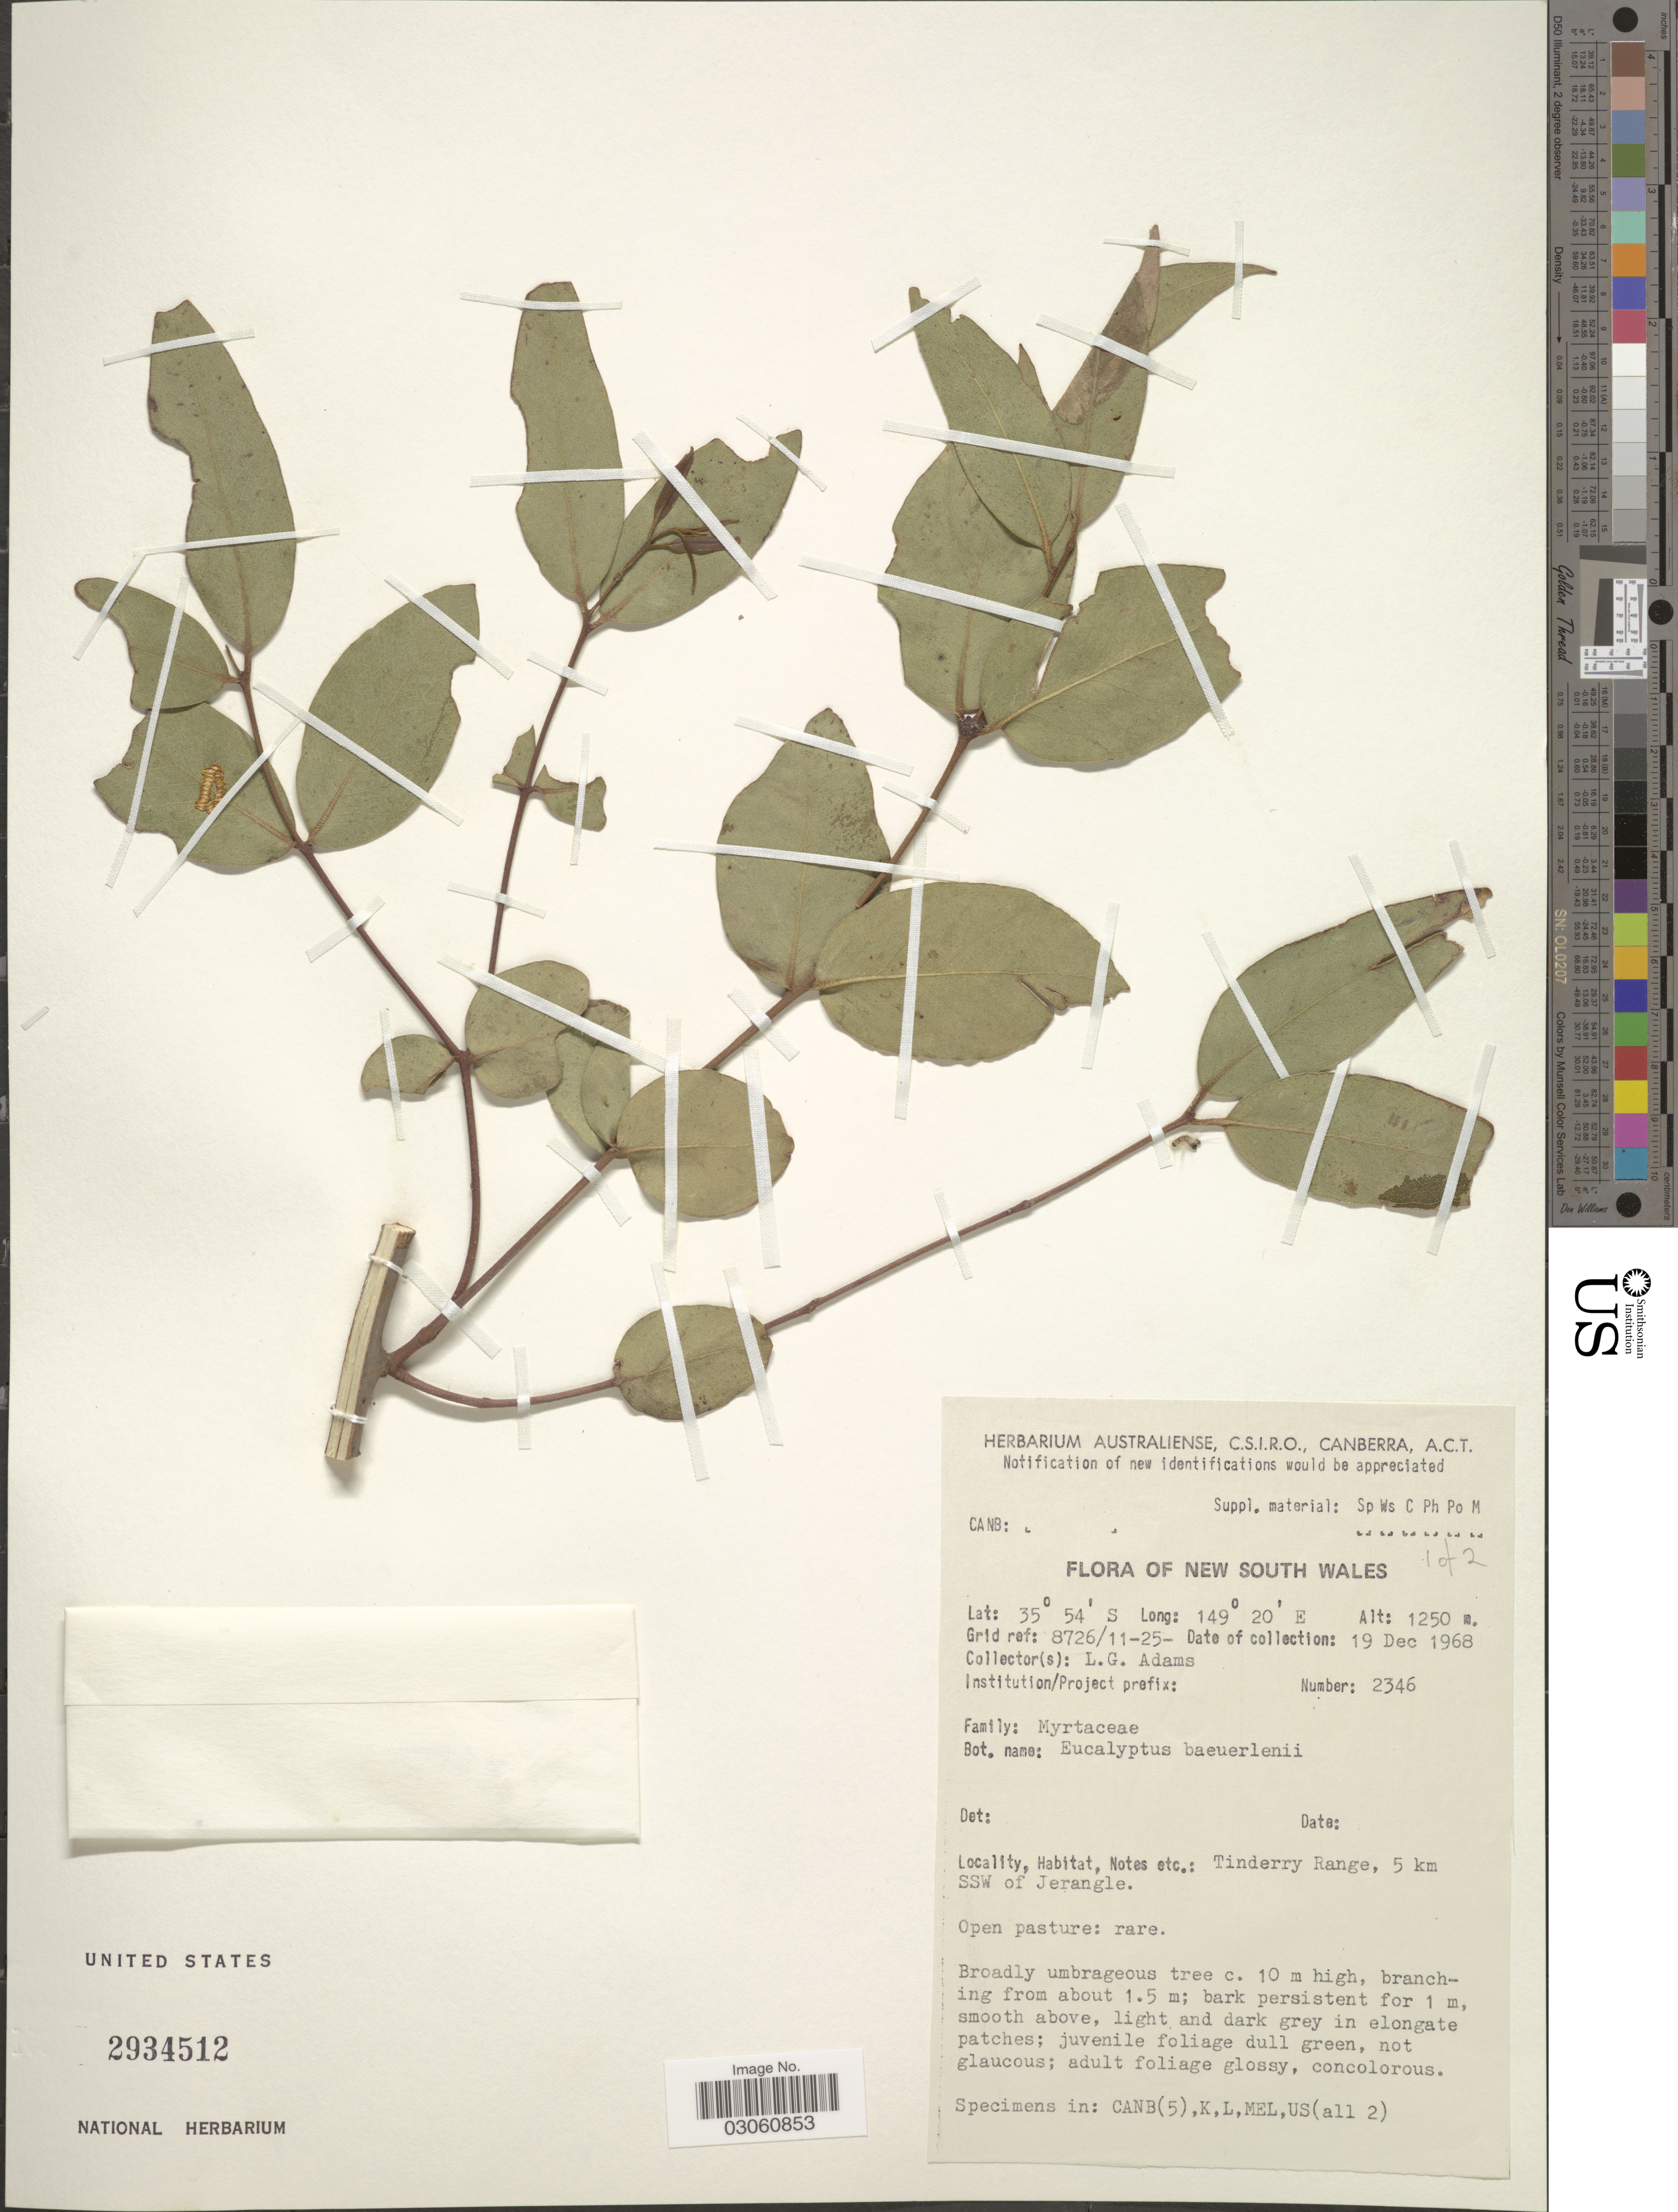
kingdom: Plantae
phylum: Tracheophyta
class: Magnoliopsida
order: Myrtales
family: Myrtaceae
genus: Eucalyptus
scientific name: Eucalyptus bauerlesii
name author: F. Muell.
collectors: L. G. Adams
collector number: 2346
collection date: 1968-12-19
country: Australia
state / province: New South Wales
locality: Tinderry Range, 5 km SSW of Jerangle, Grid ref: 8726/11-25-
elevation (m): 1250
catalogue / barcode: US 2934512